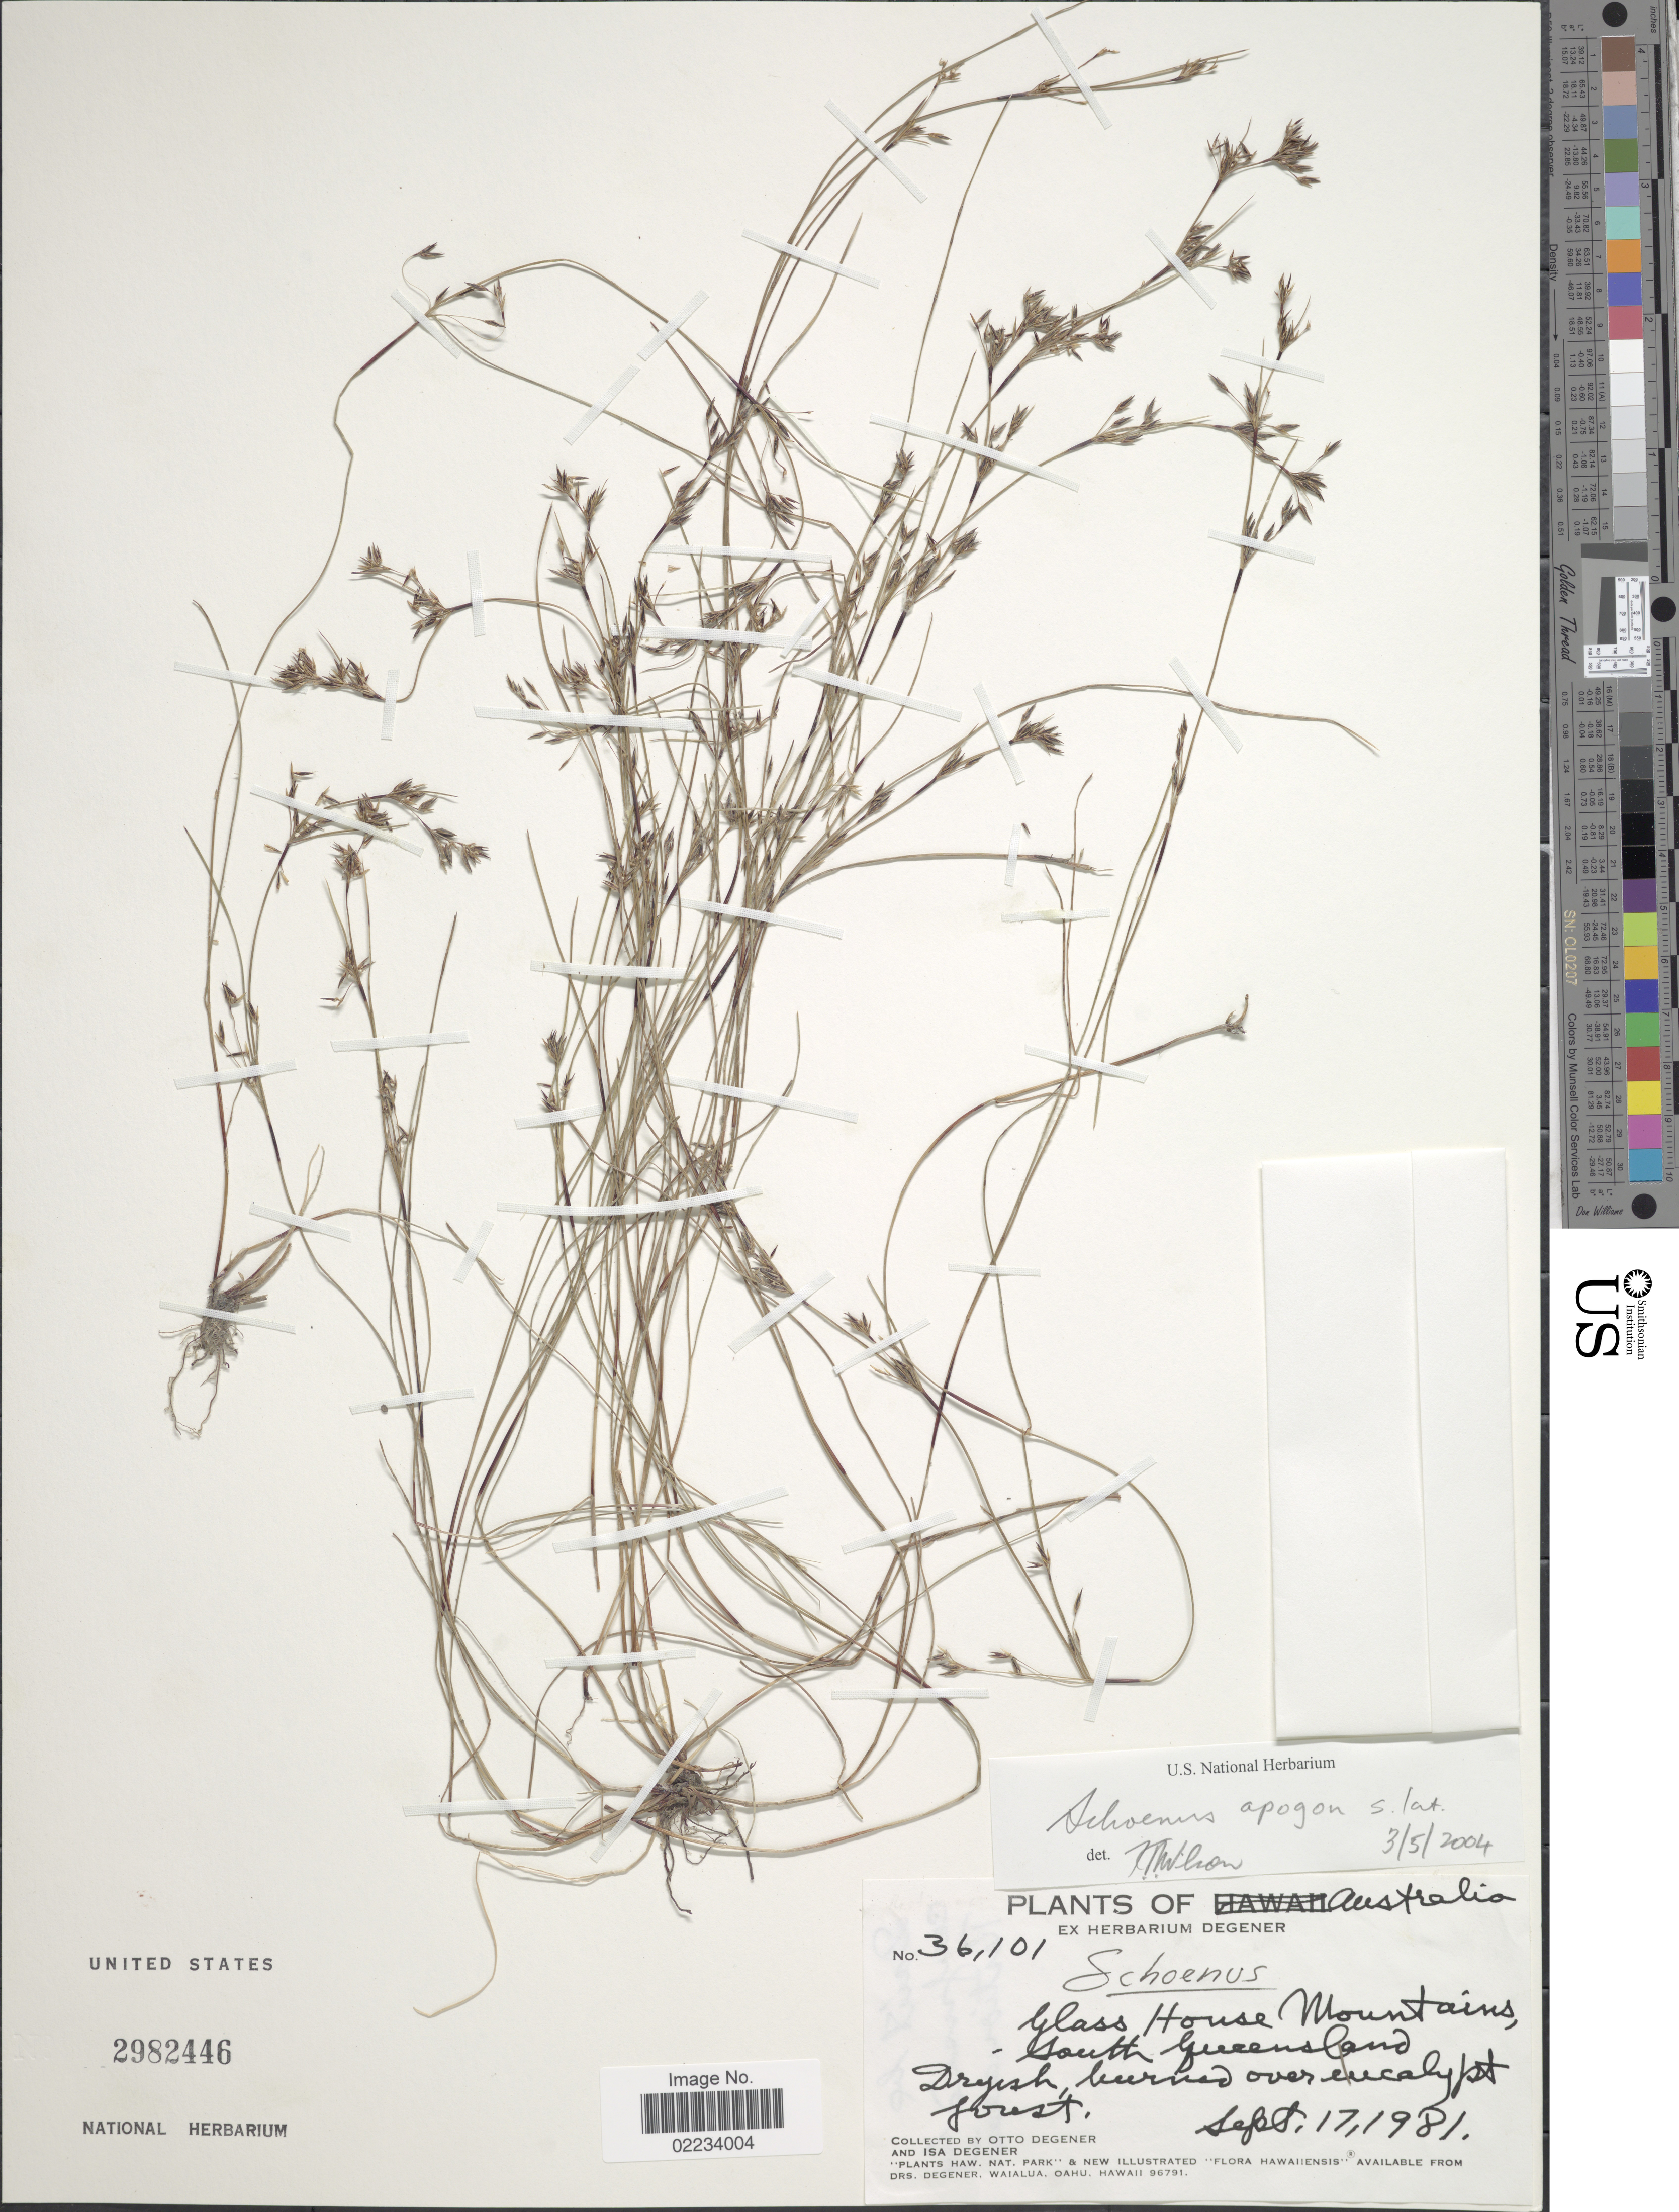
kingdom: Plantae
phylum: Tracheophyta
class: Liliopsida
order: Poales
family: Cyperaceae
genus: Schoenus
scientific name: Schoenus apogon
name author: Roem. & Schult.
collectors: O. Degener & I. Degener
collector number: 36101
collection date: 1981-09-17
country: Australia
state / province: Queensland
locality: Glaas House Mountains, South Queensland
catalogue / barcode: US 2982446